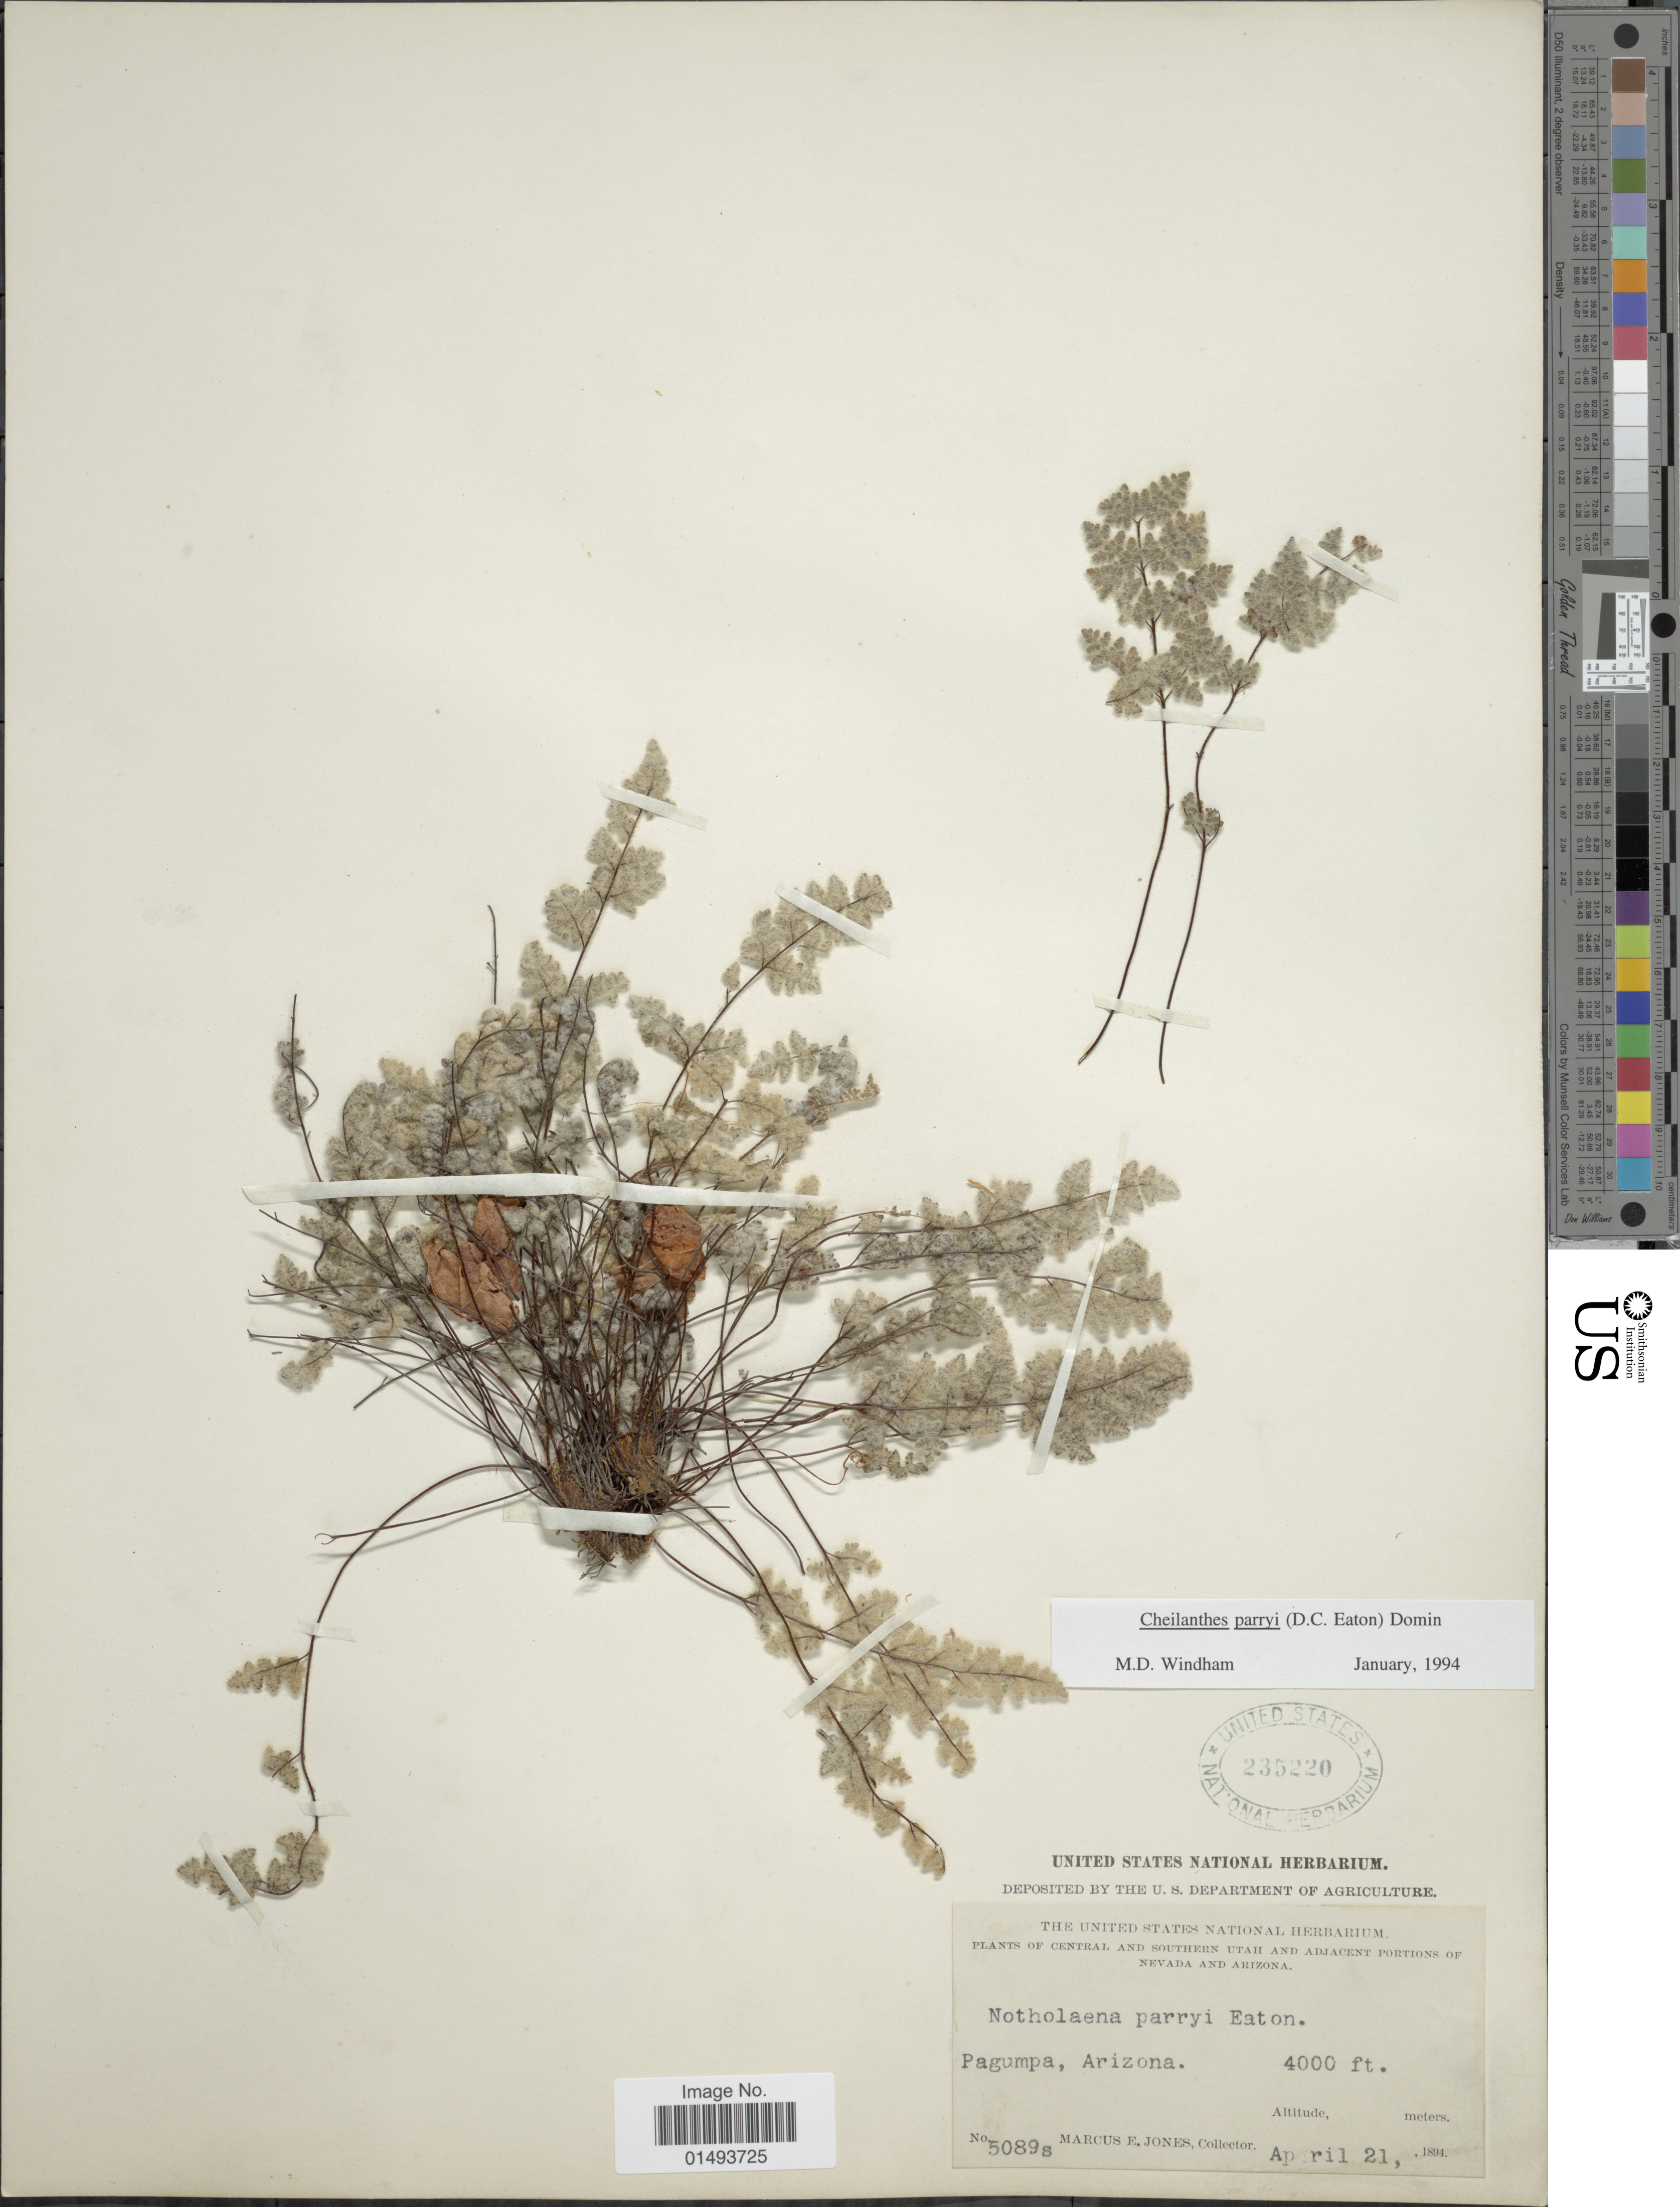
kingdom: Plantae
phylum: Tracheophyta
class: Polypodiopsida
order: Polypodiales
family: Pteridaceae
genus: Myriopteris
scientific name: Myriopteris parryi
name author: (D.C. Eaton) Grusz & Windham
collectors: M. E. Jones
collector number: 5089s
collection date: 1894-04-21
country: United States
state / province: Arizona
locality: Plants of Central and southern Utah and Adjacent Portions of Nevada and Arizona, Pagumpa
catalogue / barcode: US 235220